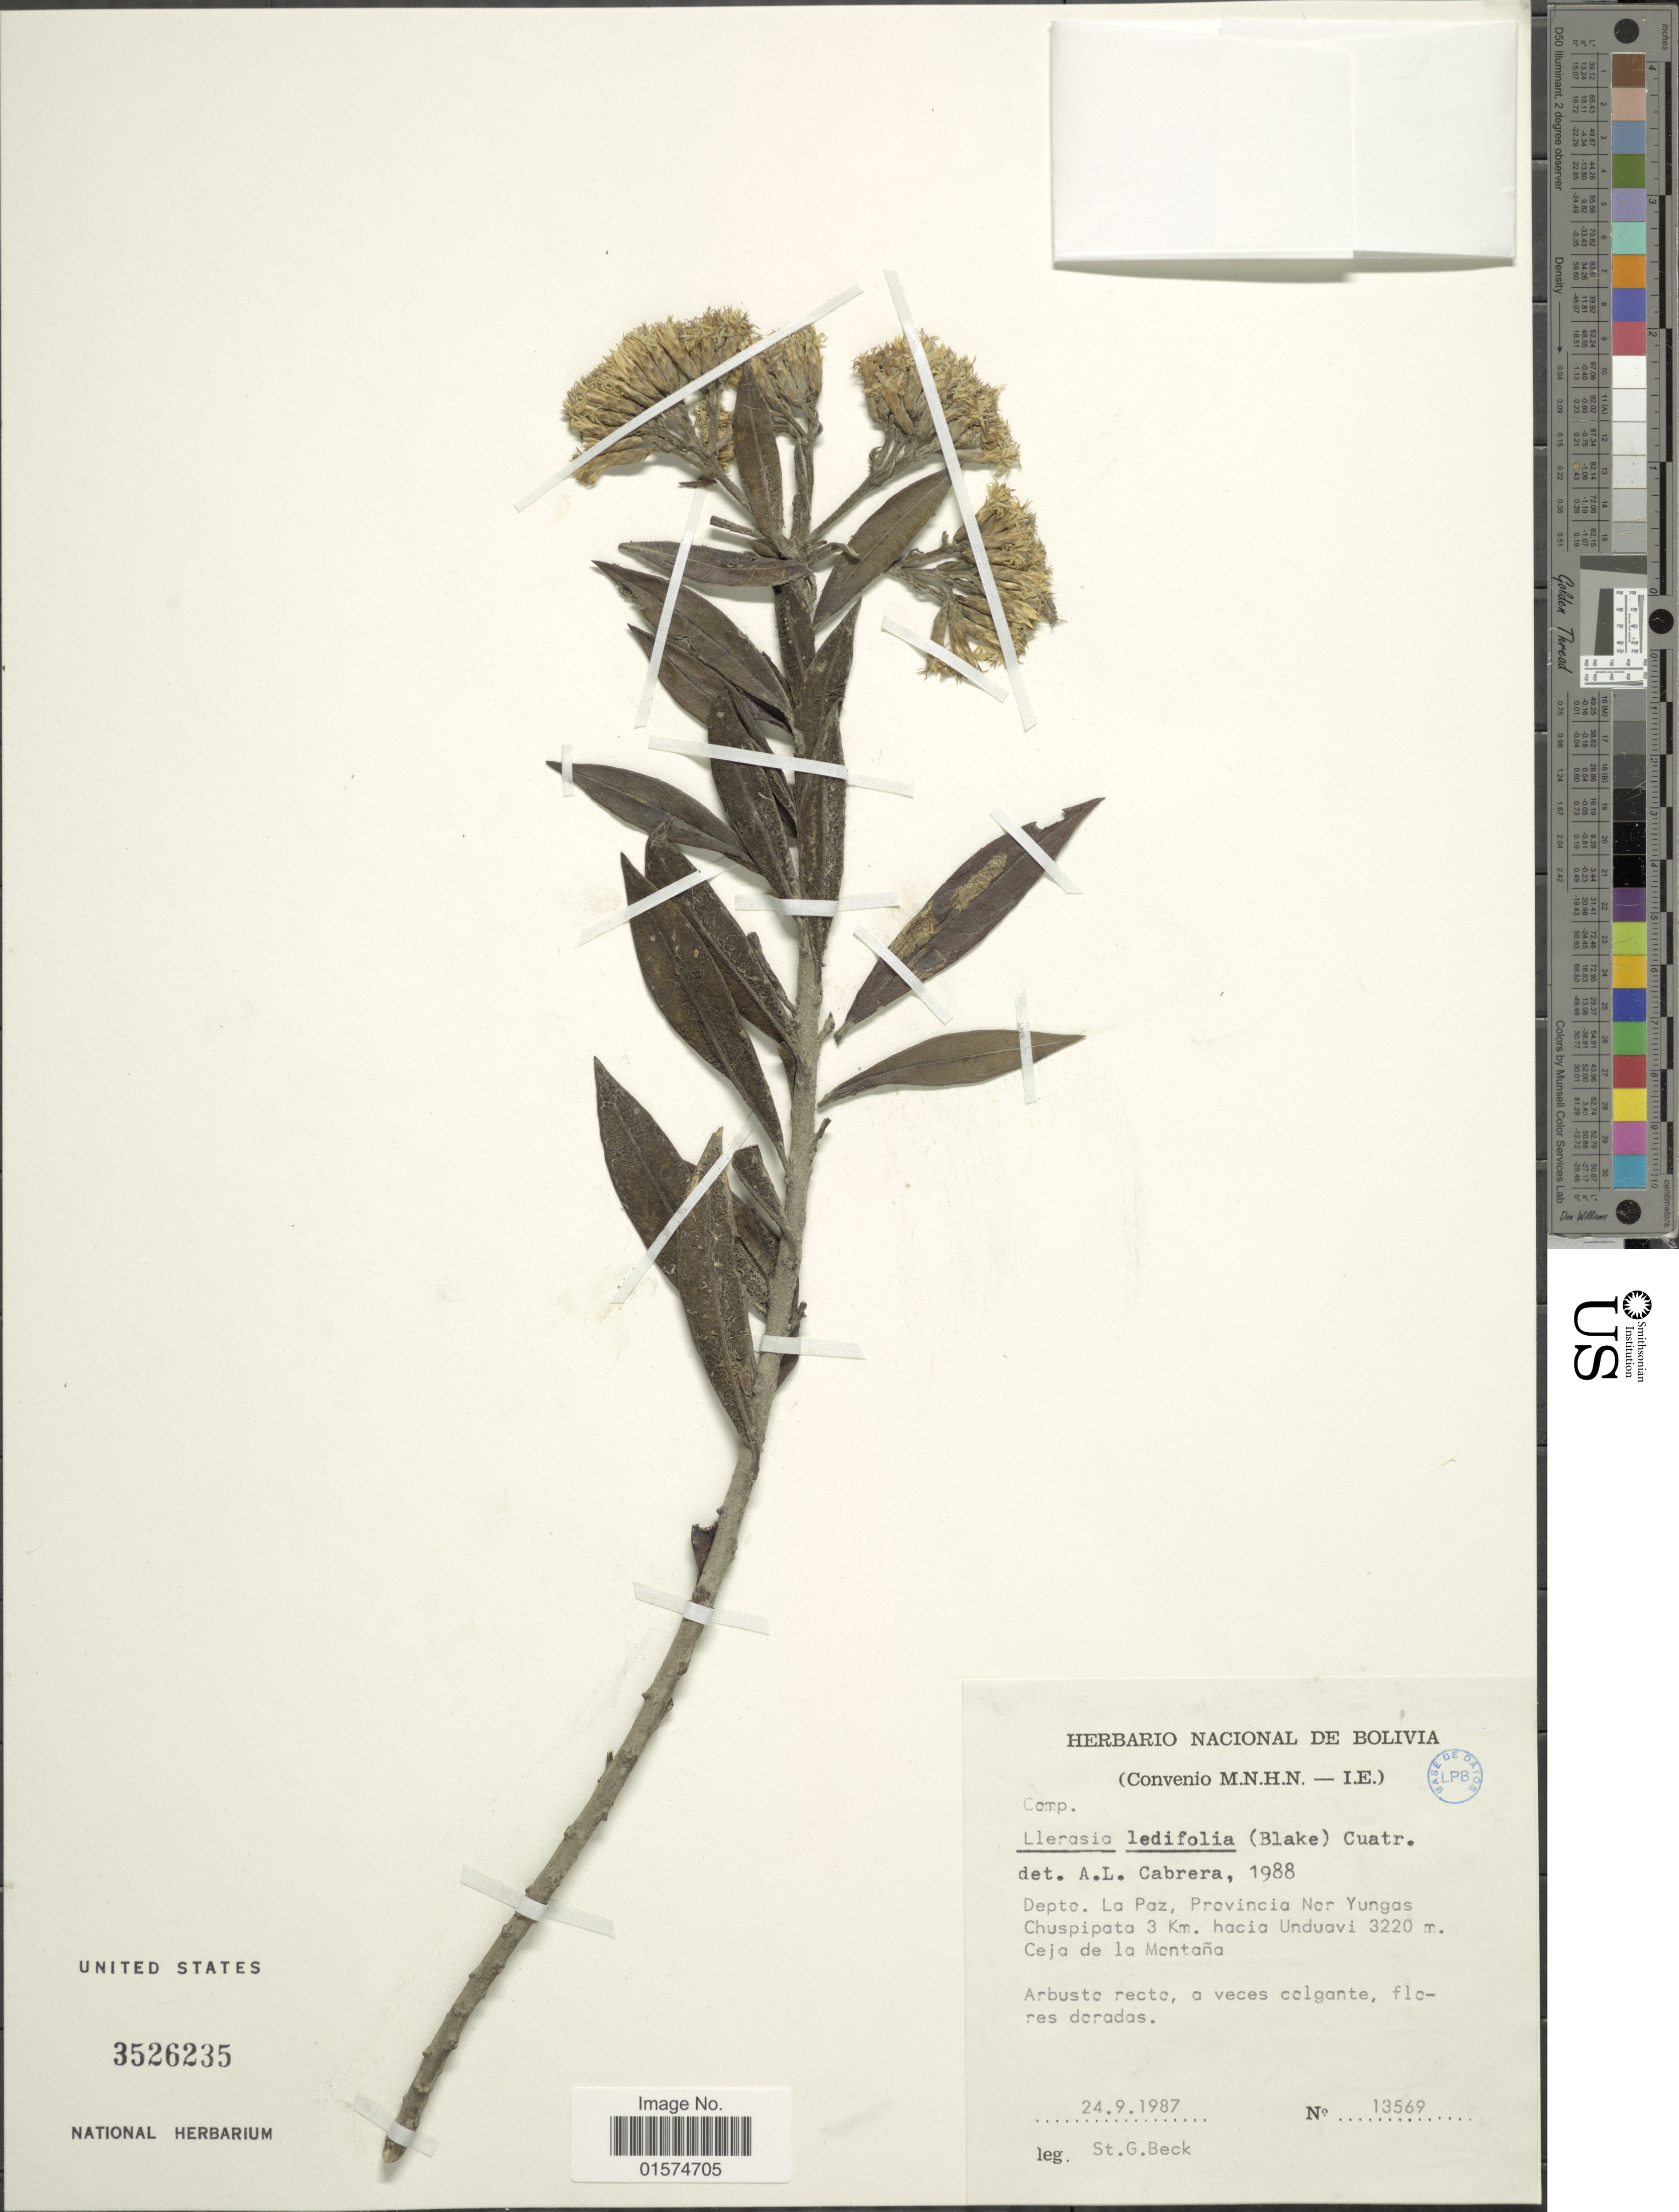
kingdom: Plantae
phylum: Tracheophyta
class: Magnoliopsida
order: Asterales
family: Asteraceae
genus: Llerasia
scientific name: Llerasia ledifolia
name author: (Blake) Cuatrec.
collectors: S. G. Beck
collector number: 13569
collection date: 1987-09-24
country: Bolivia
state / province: La Paz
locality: Provincia Nor Yungas Chuspipata 3 Km. hacia Unduavi. Cejo de la Montaña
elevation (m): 3220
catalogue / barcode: US 3526235